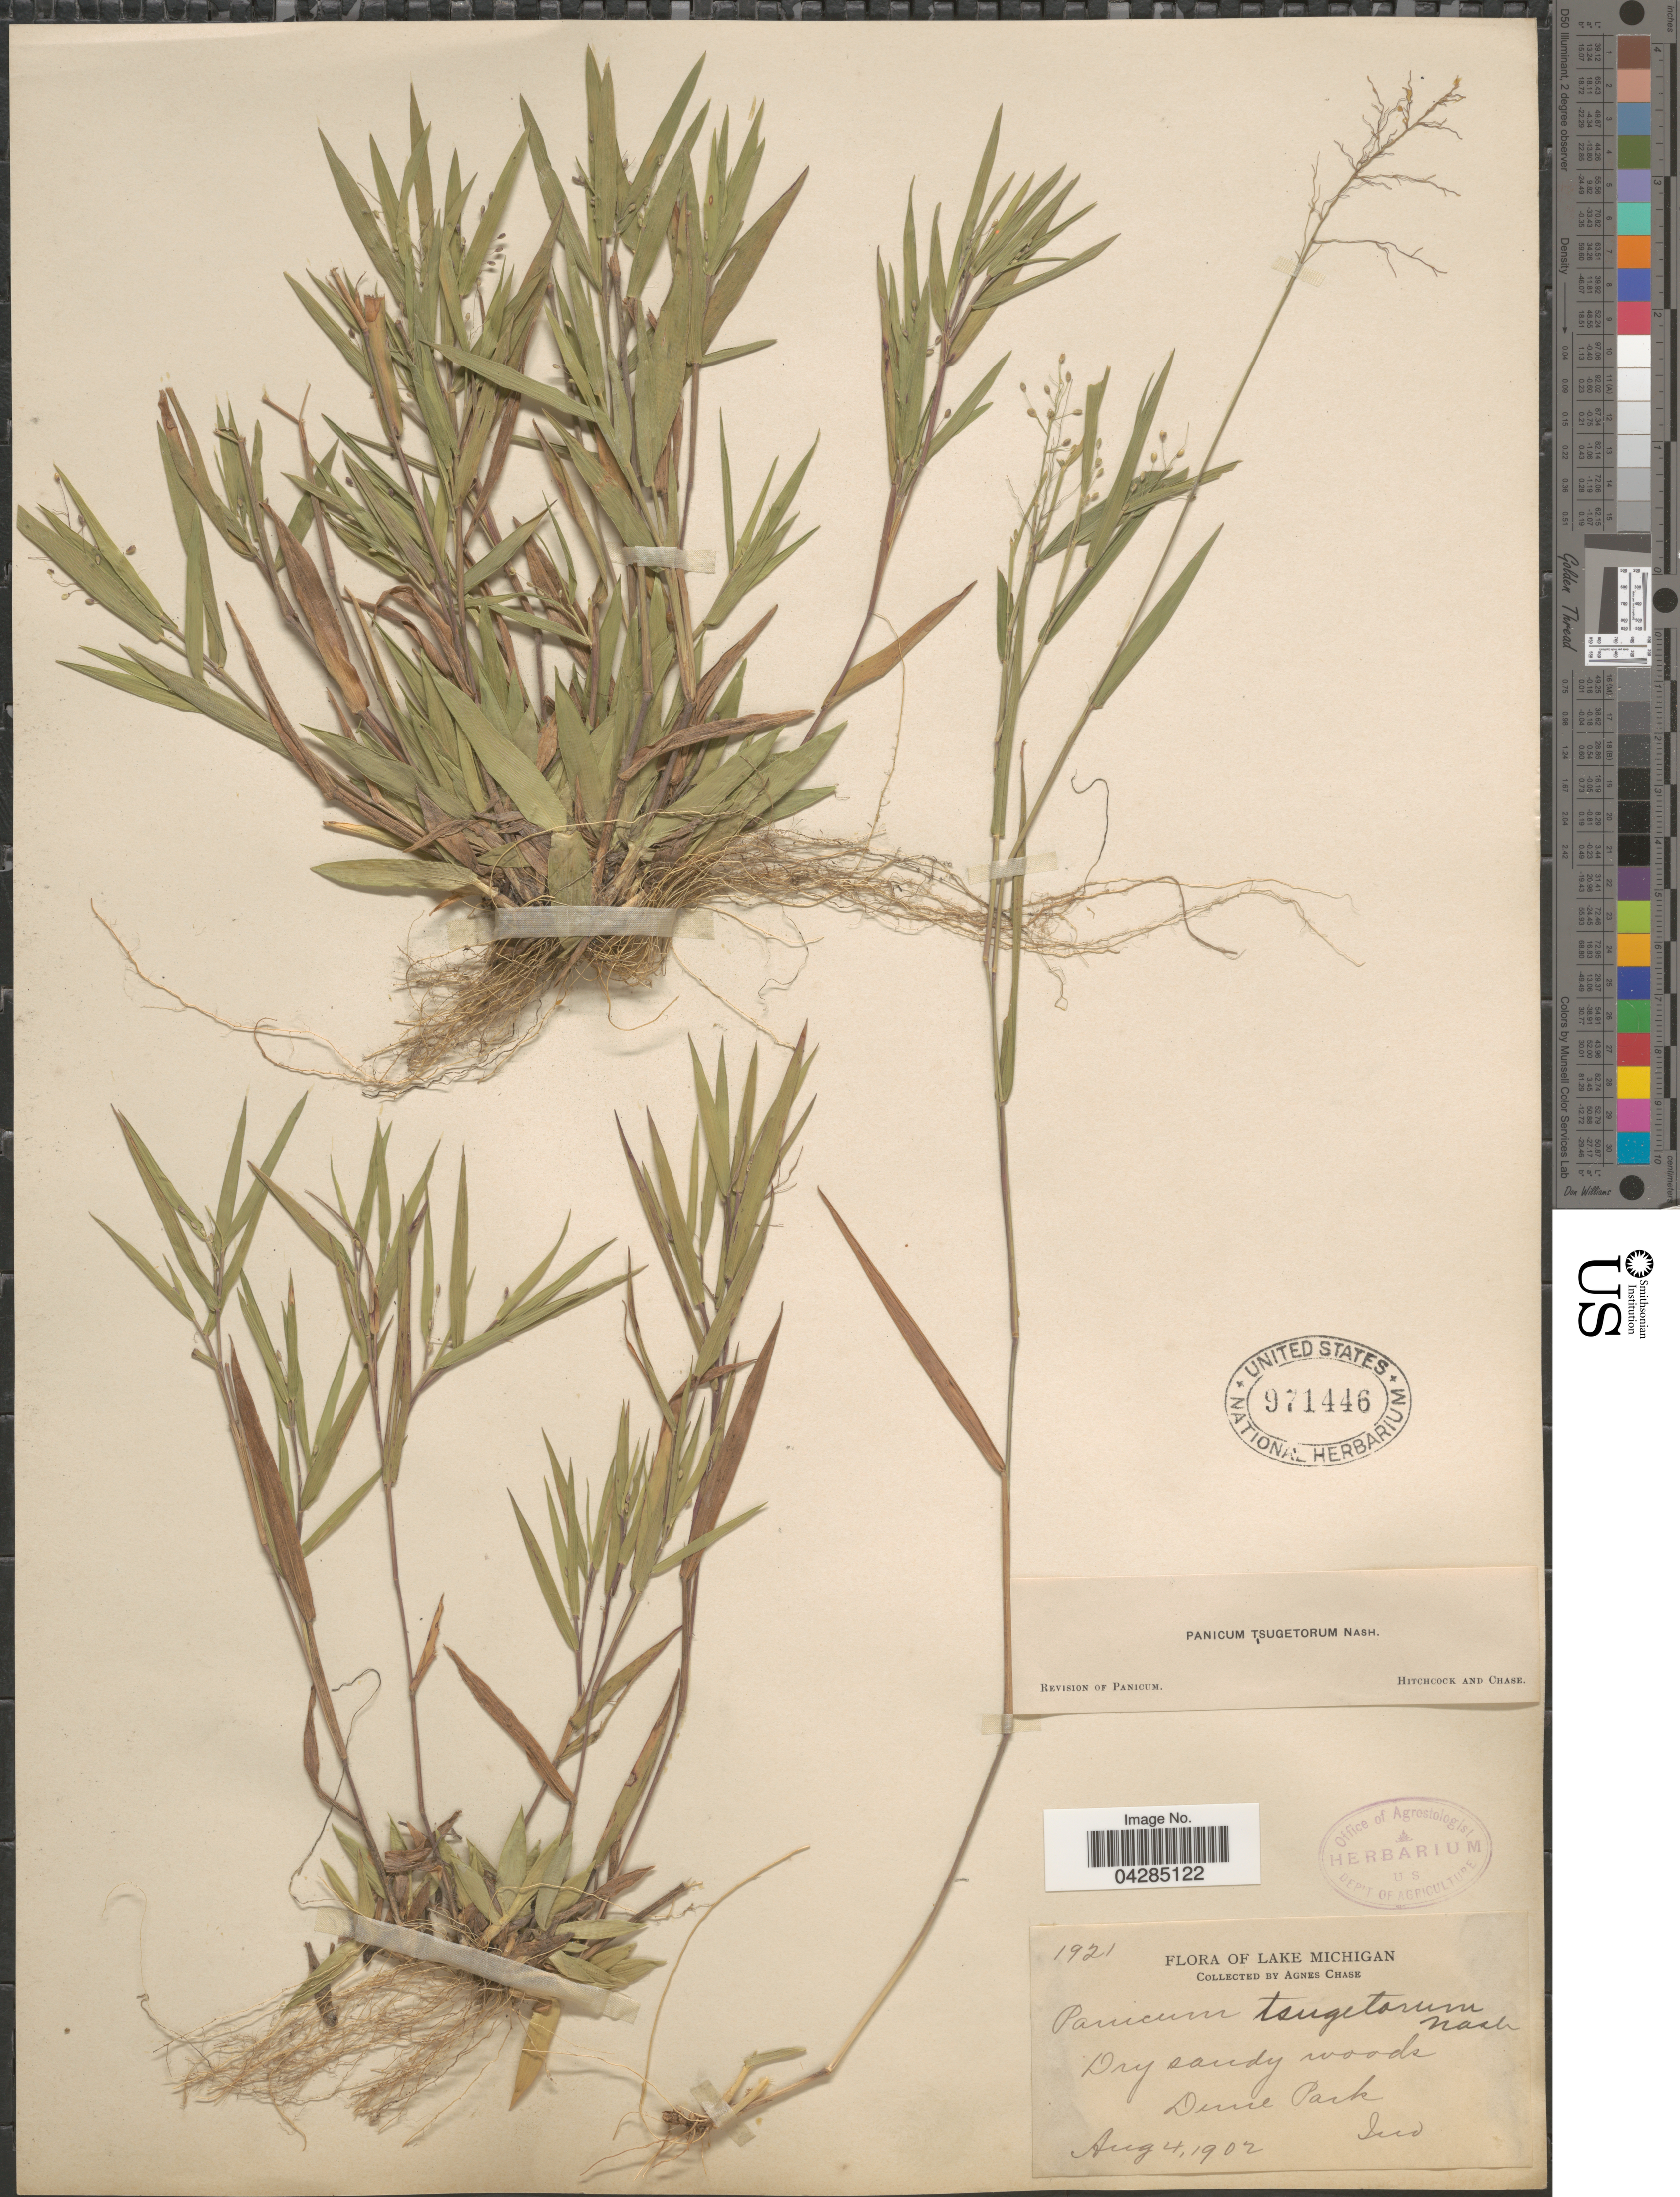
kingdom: Plantae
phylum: Tracheophyta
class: Liliopsida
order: Poales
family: Poaceae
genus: Dichanthelium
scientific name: Dichanthelium portoricense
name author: (Desv. ex Ham.) B.F. Hansen & Wunderlin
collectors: A. Chase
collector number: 1921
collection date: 1902-08-04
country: United States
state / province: Indiana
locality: Lake Michigan. Dune Park.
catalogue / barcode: US 971446